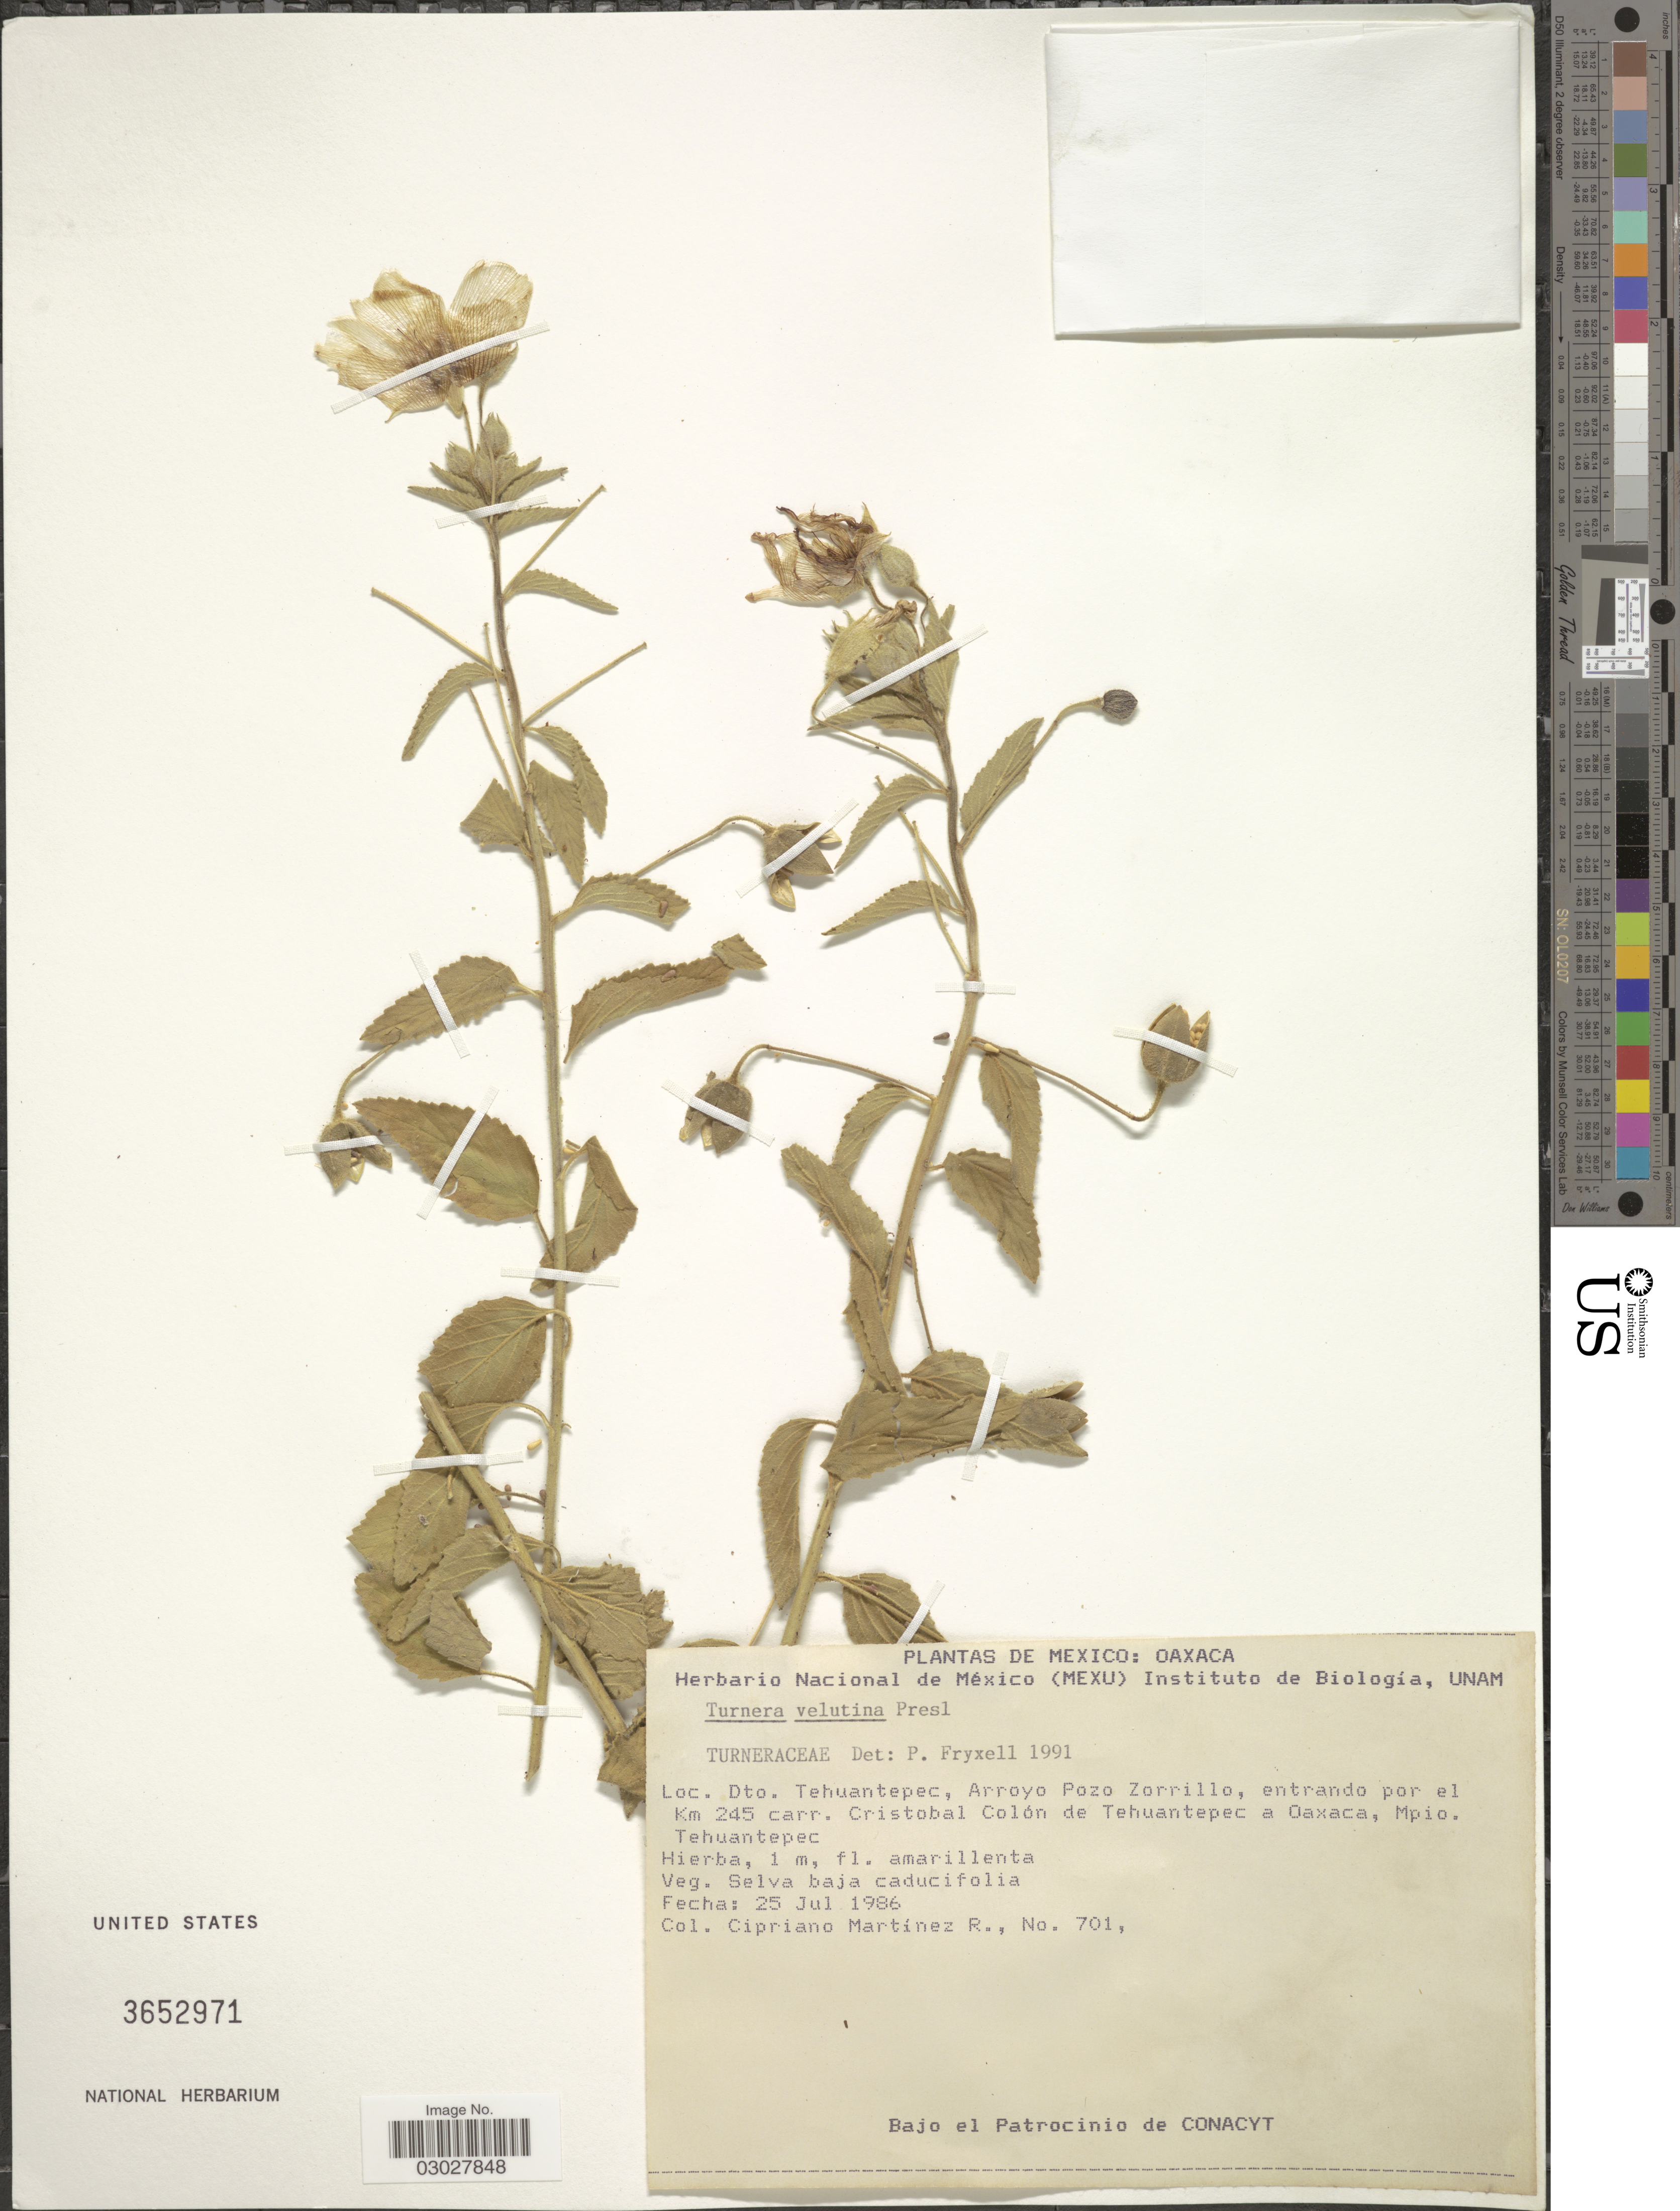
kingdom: Plantae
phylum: Tracheophyta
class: Magnoliopsida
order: Malpighiales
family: Turneraceae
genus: Turnera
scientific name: Turnera velutina Benth., nom. illeg.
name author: Benth.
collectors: C. Martínez R.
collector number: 701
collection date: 1986-07-25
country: Mexico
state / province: Oaxaca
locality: Dto. Tehuantepec, Arroyo Pozo Zorrillo, entrando por el Km 245 carr. Cristobal Colón de Tehuantepec a Oaxaca, Mpio. Tehuantepec.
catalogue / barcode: US 3652971